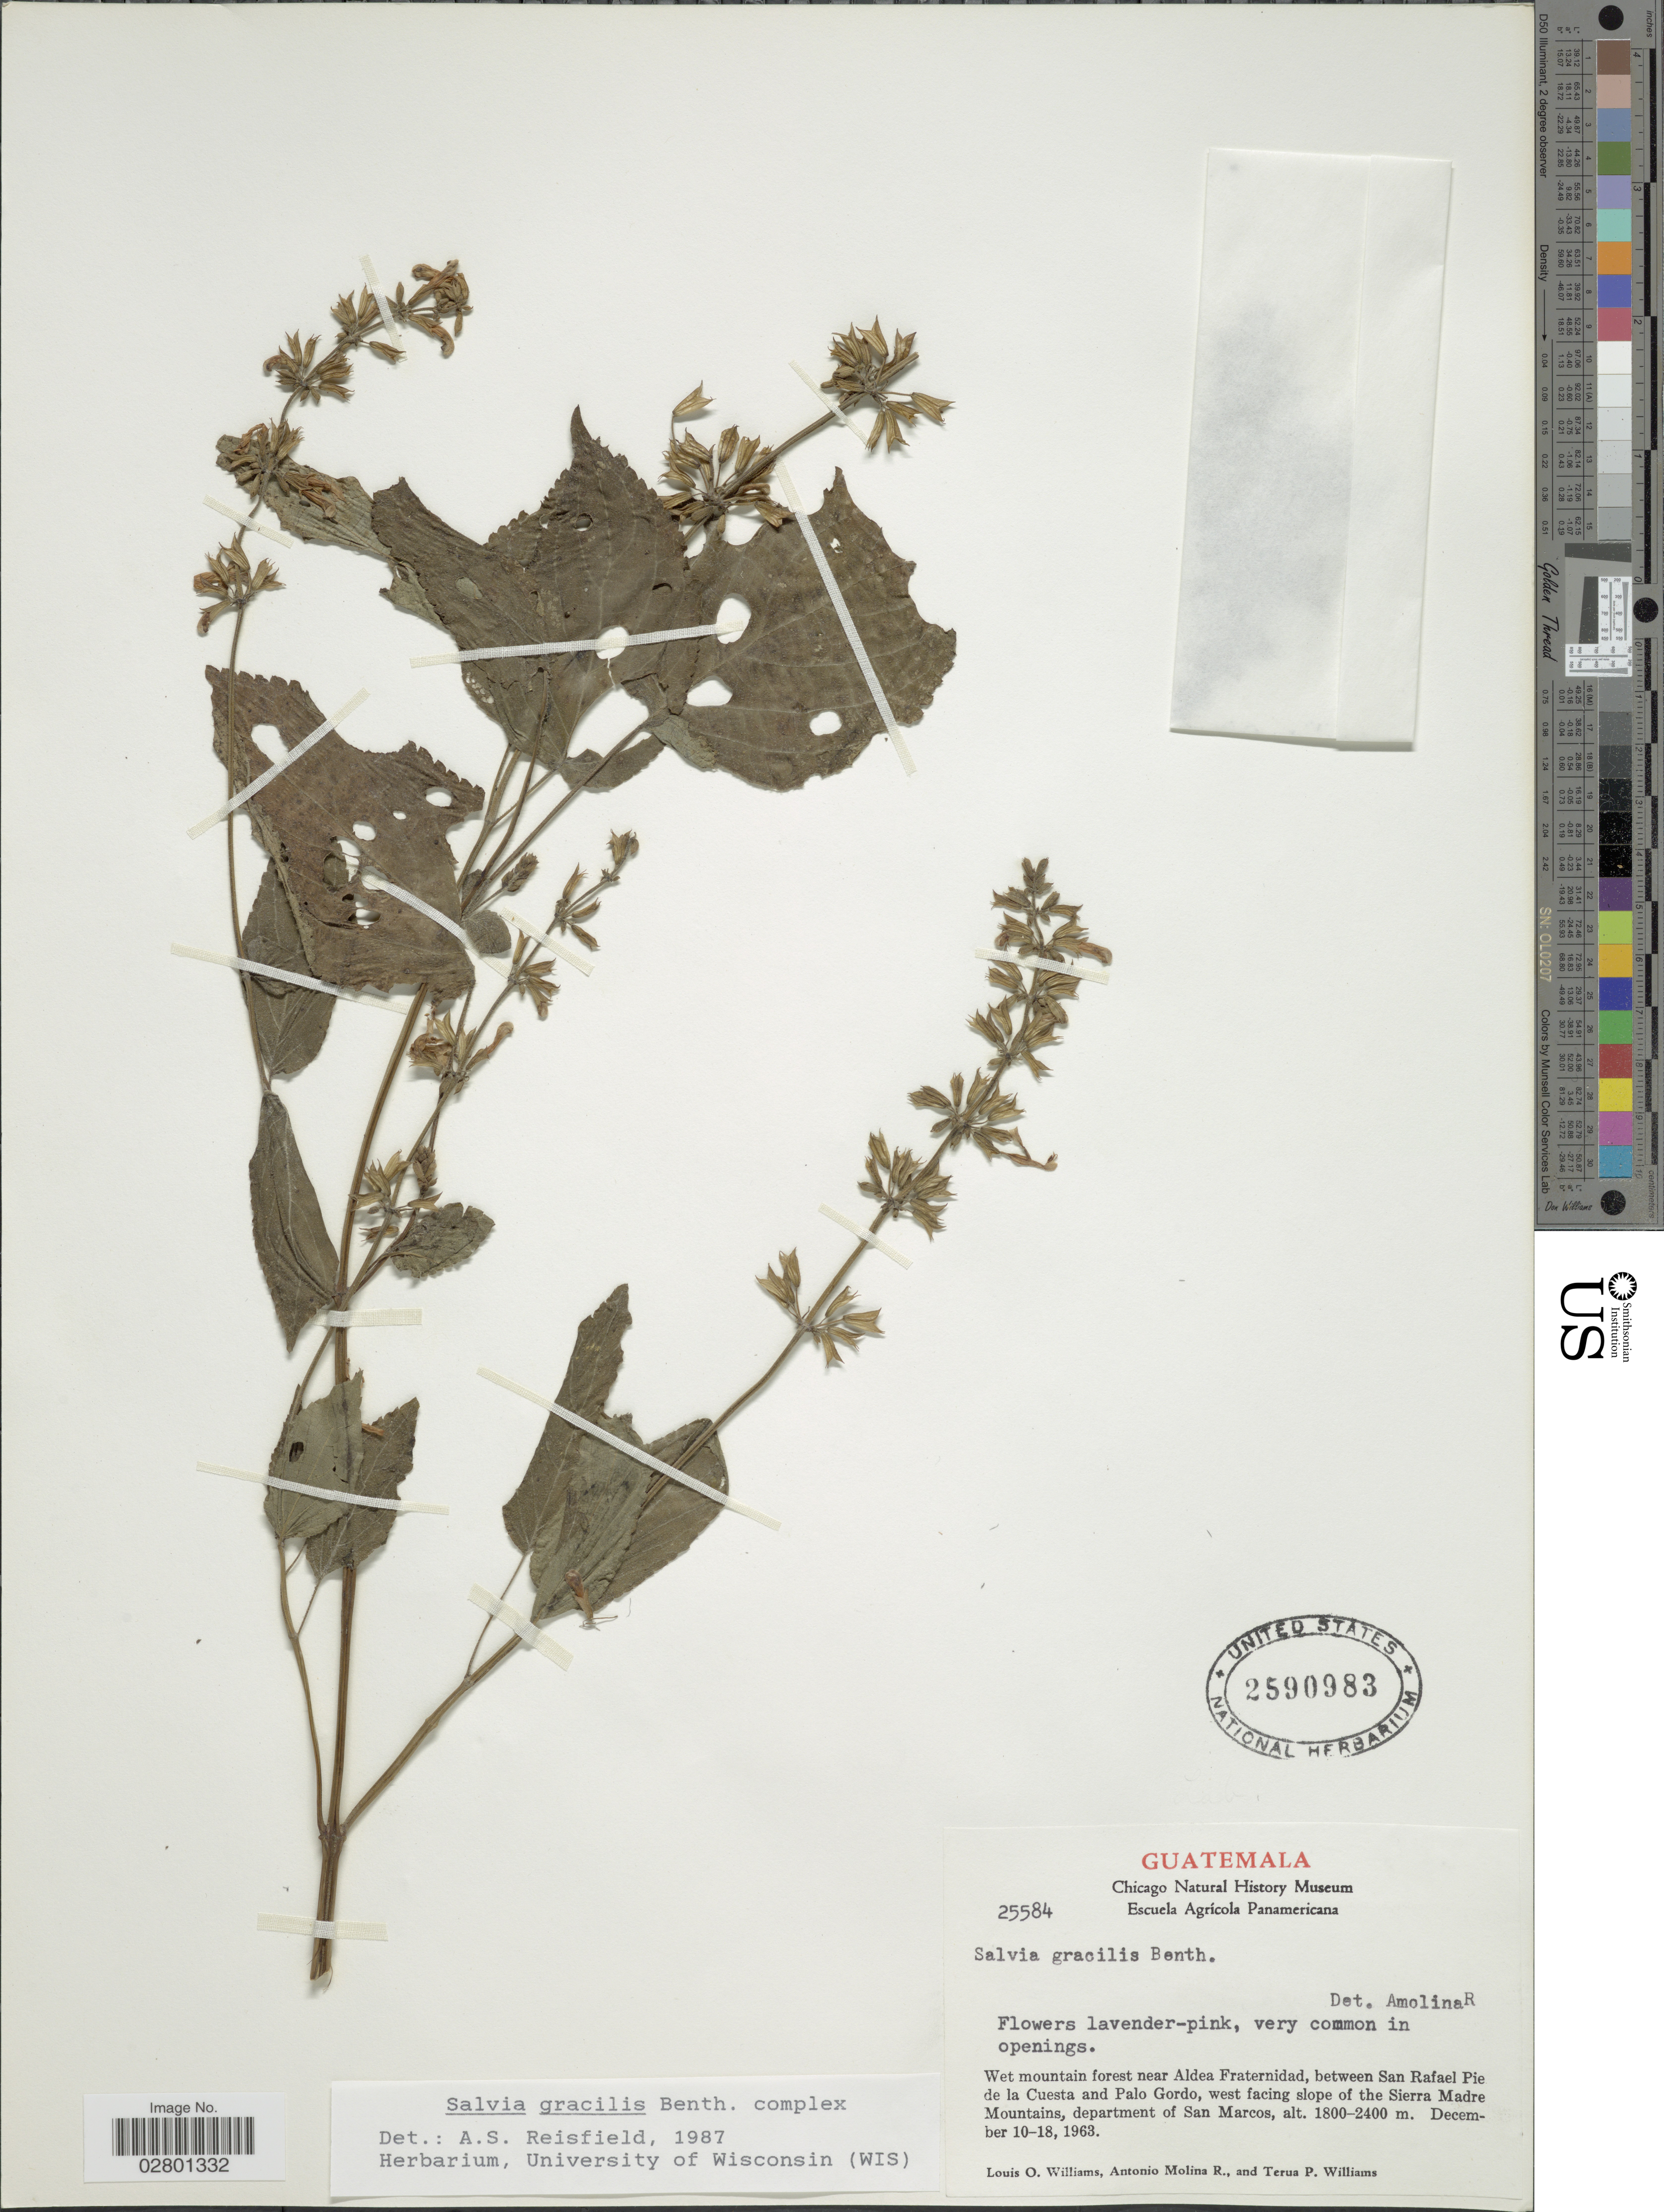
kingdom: Plantae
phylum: Tracheophyta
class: Magnoliopsida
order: Lamiales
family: Lamiaceae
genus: Salvia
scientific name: Salvia gracilis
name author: Benth.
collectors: L. O. Williams, A. Molina R. & T. Williams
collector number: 25584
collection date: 1963-12-10/1963-12-18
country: Guatemala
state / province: San Marcos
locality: Wet mountain forest near Aldea Fraternidad, between San Rafael Pie de la Cuesta and Palo Gordo, west facing slope of the Sierra Madre Mountains, department of San Marcos.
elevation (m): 1800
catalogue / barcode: US 2590983